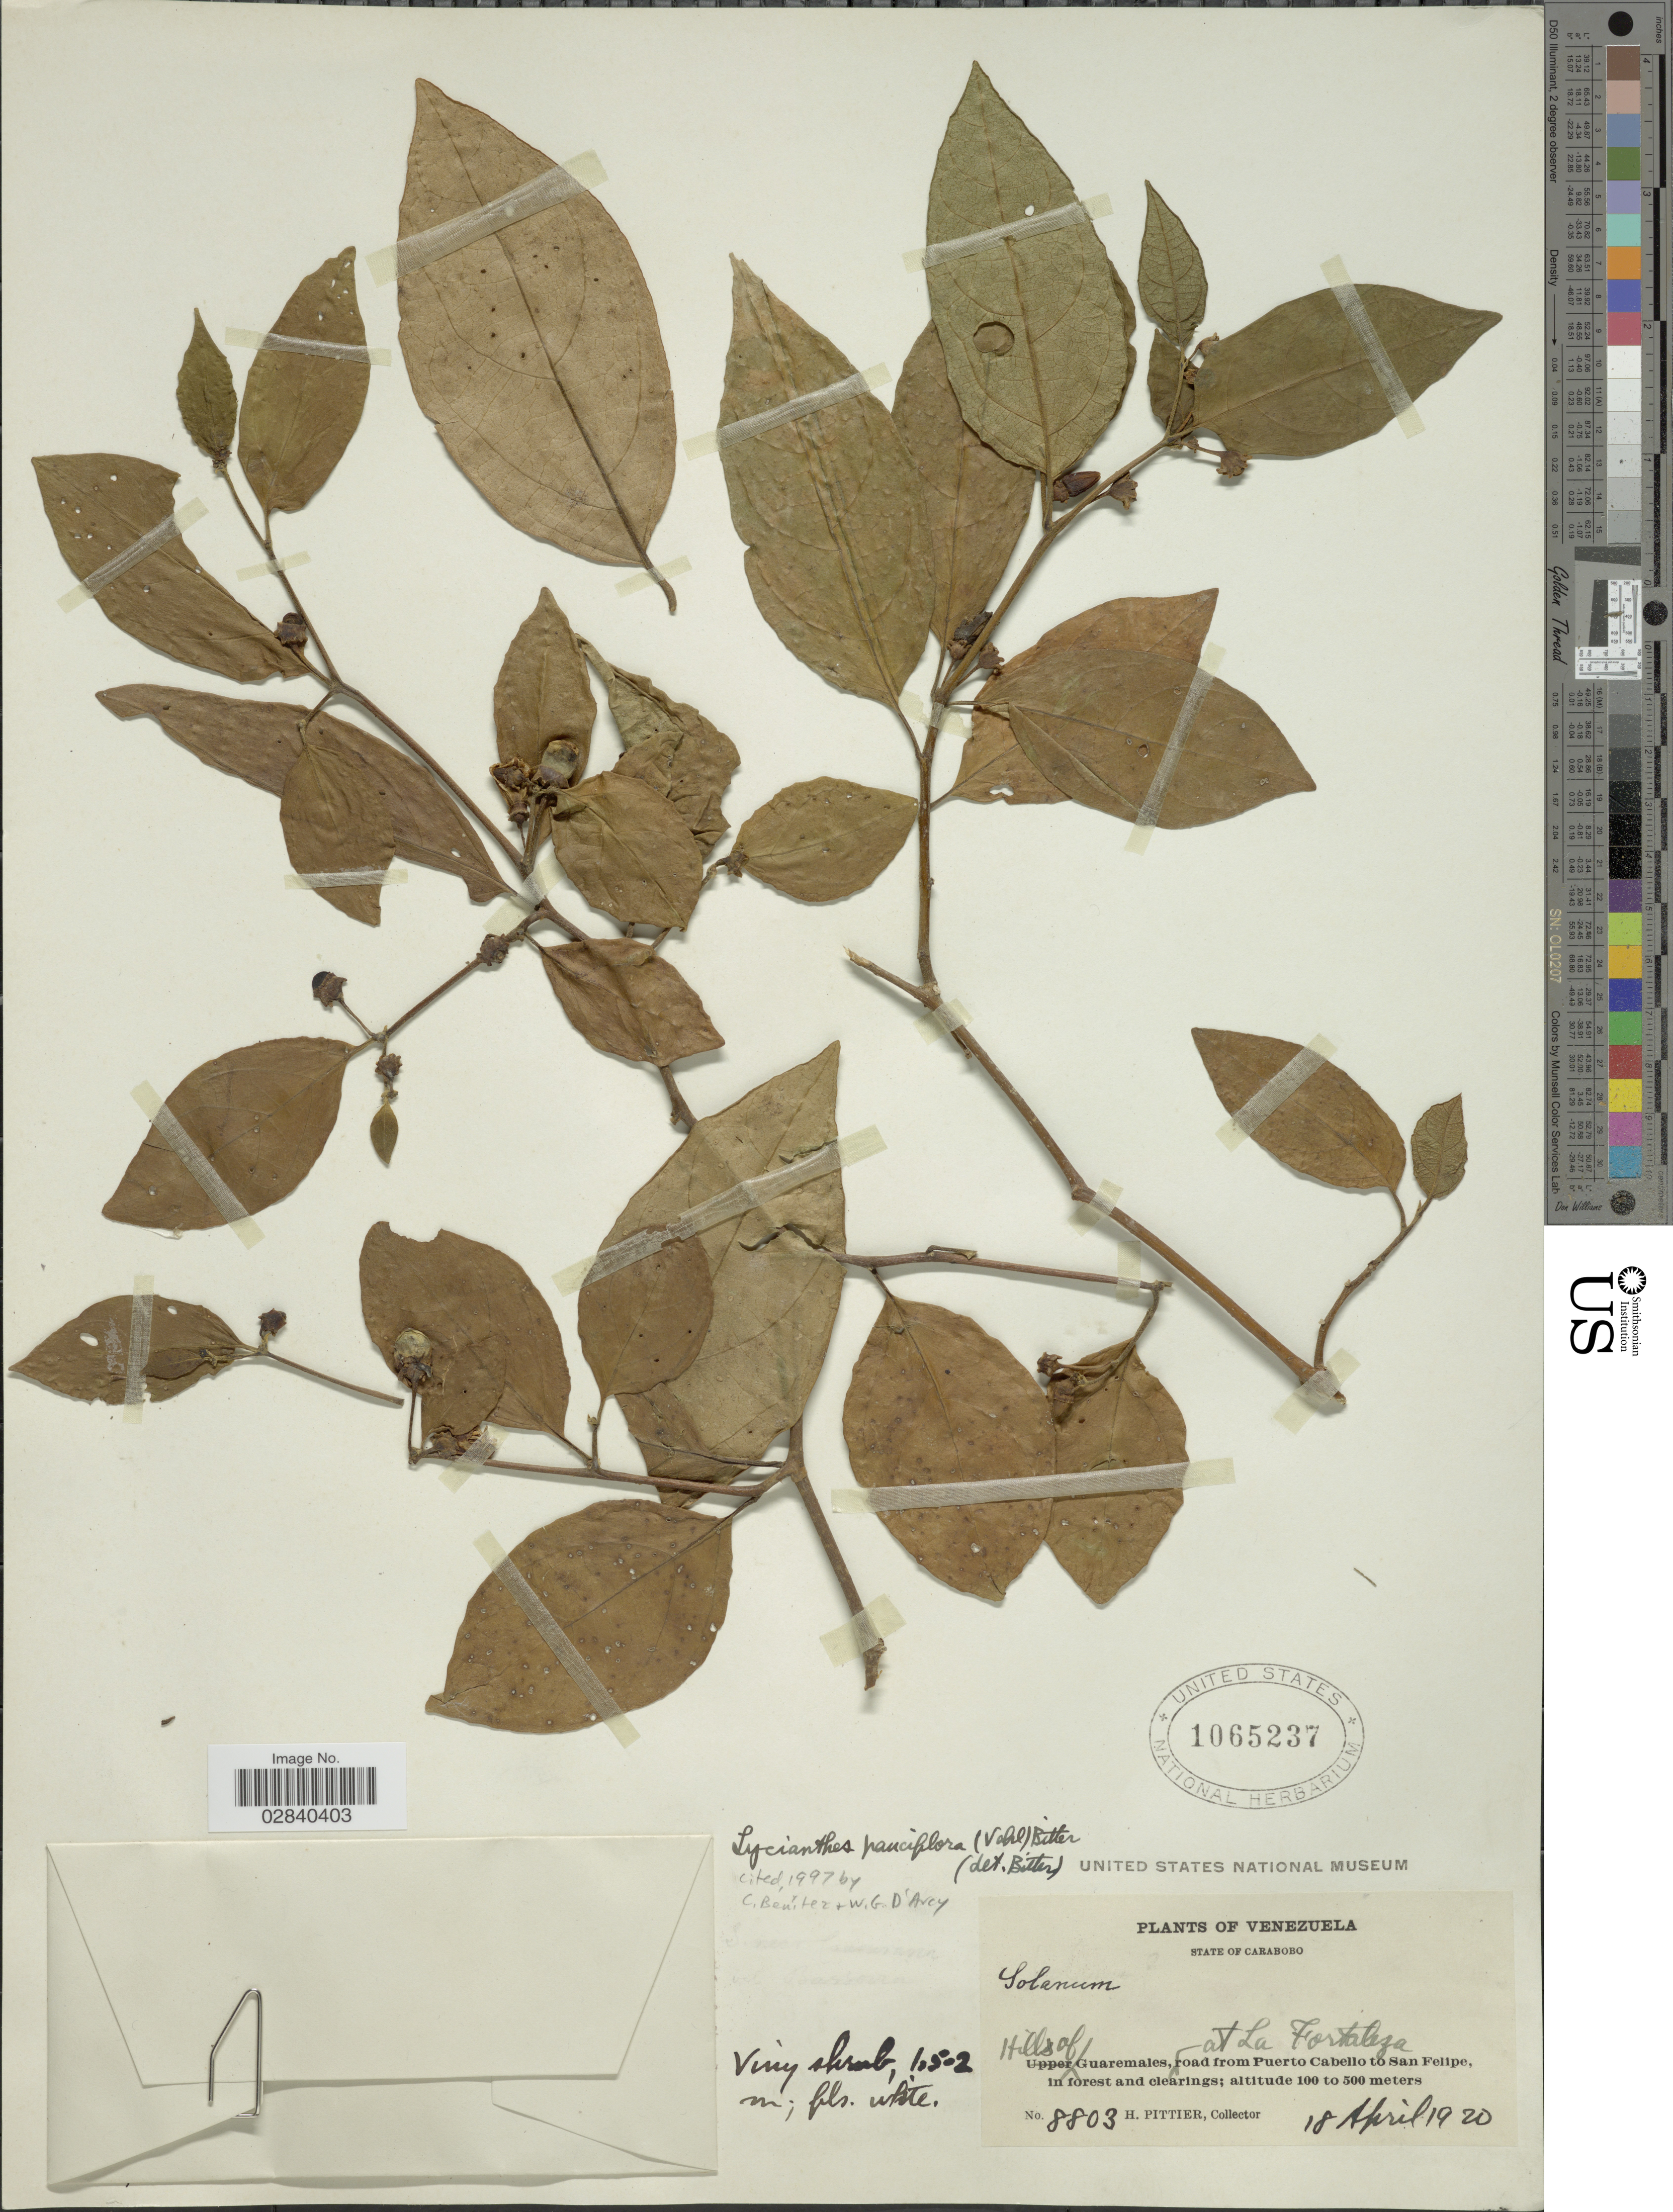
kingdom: Plantae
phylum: Tracheophyta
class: Magnoliopsida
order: Solanales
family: Solanaceae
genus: Lycianthes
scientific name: Lycianthes pauciflora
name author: (Vahl) Bitter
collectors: H. F. Pittier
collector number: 8803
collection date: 1920-04-18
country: Venezuela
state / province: Carabobo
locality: Hills of Guaremales, at La Fortaleza road from Puerto Cabello to San Felipe, in forest and clearings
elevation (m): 100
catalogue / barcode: US 1065237